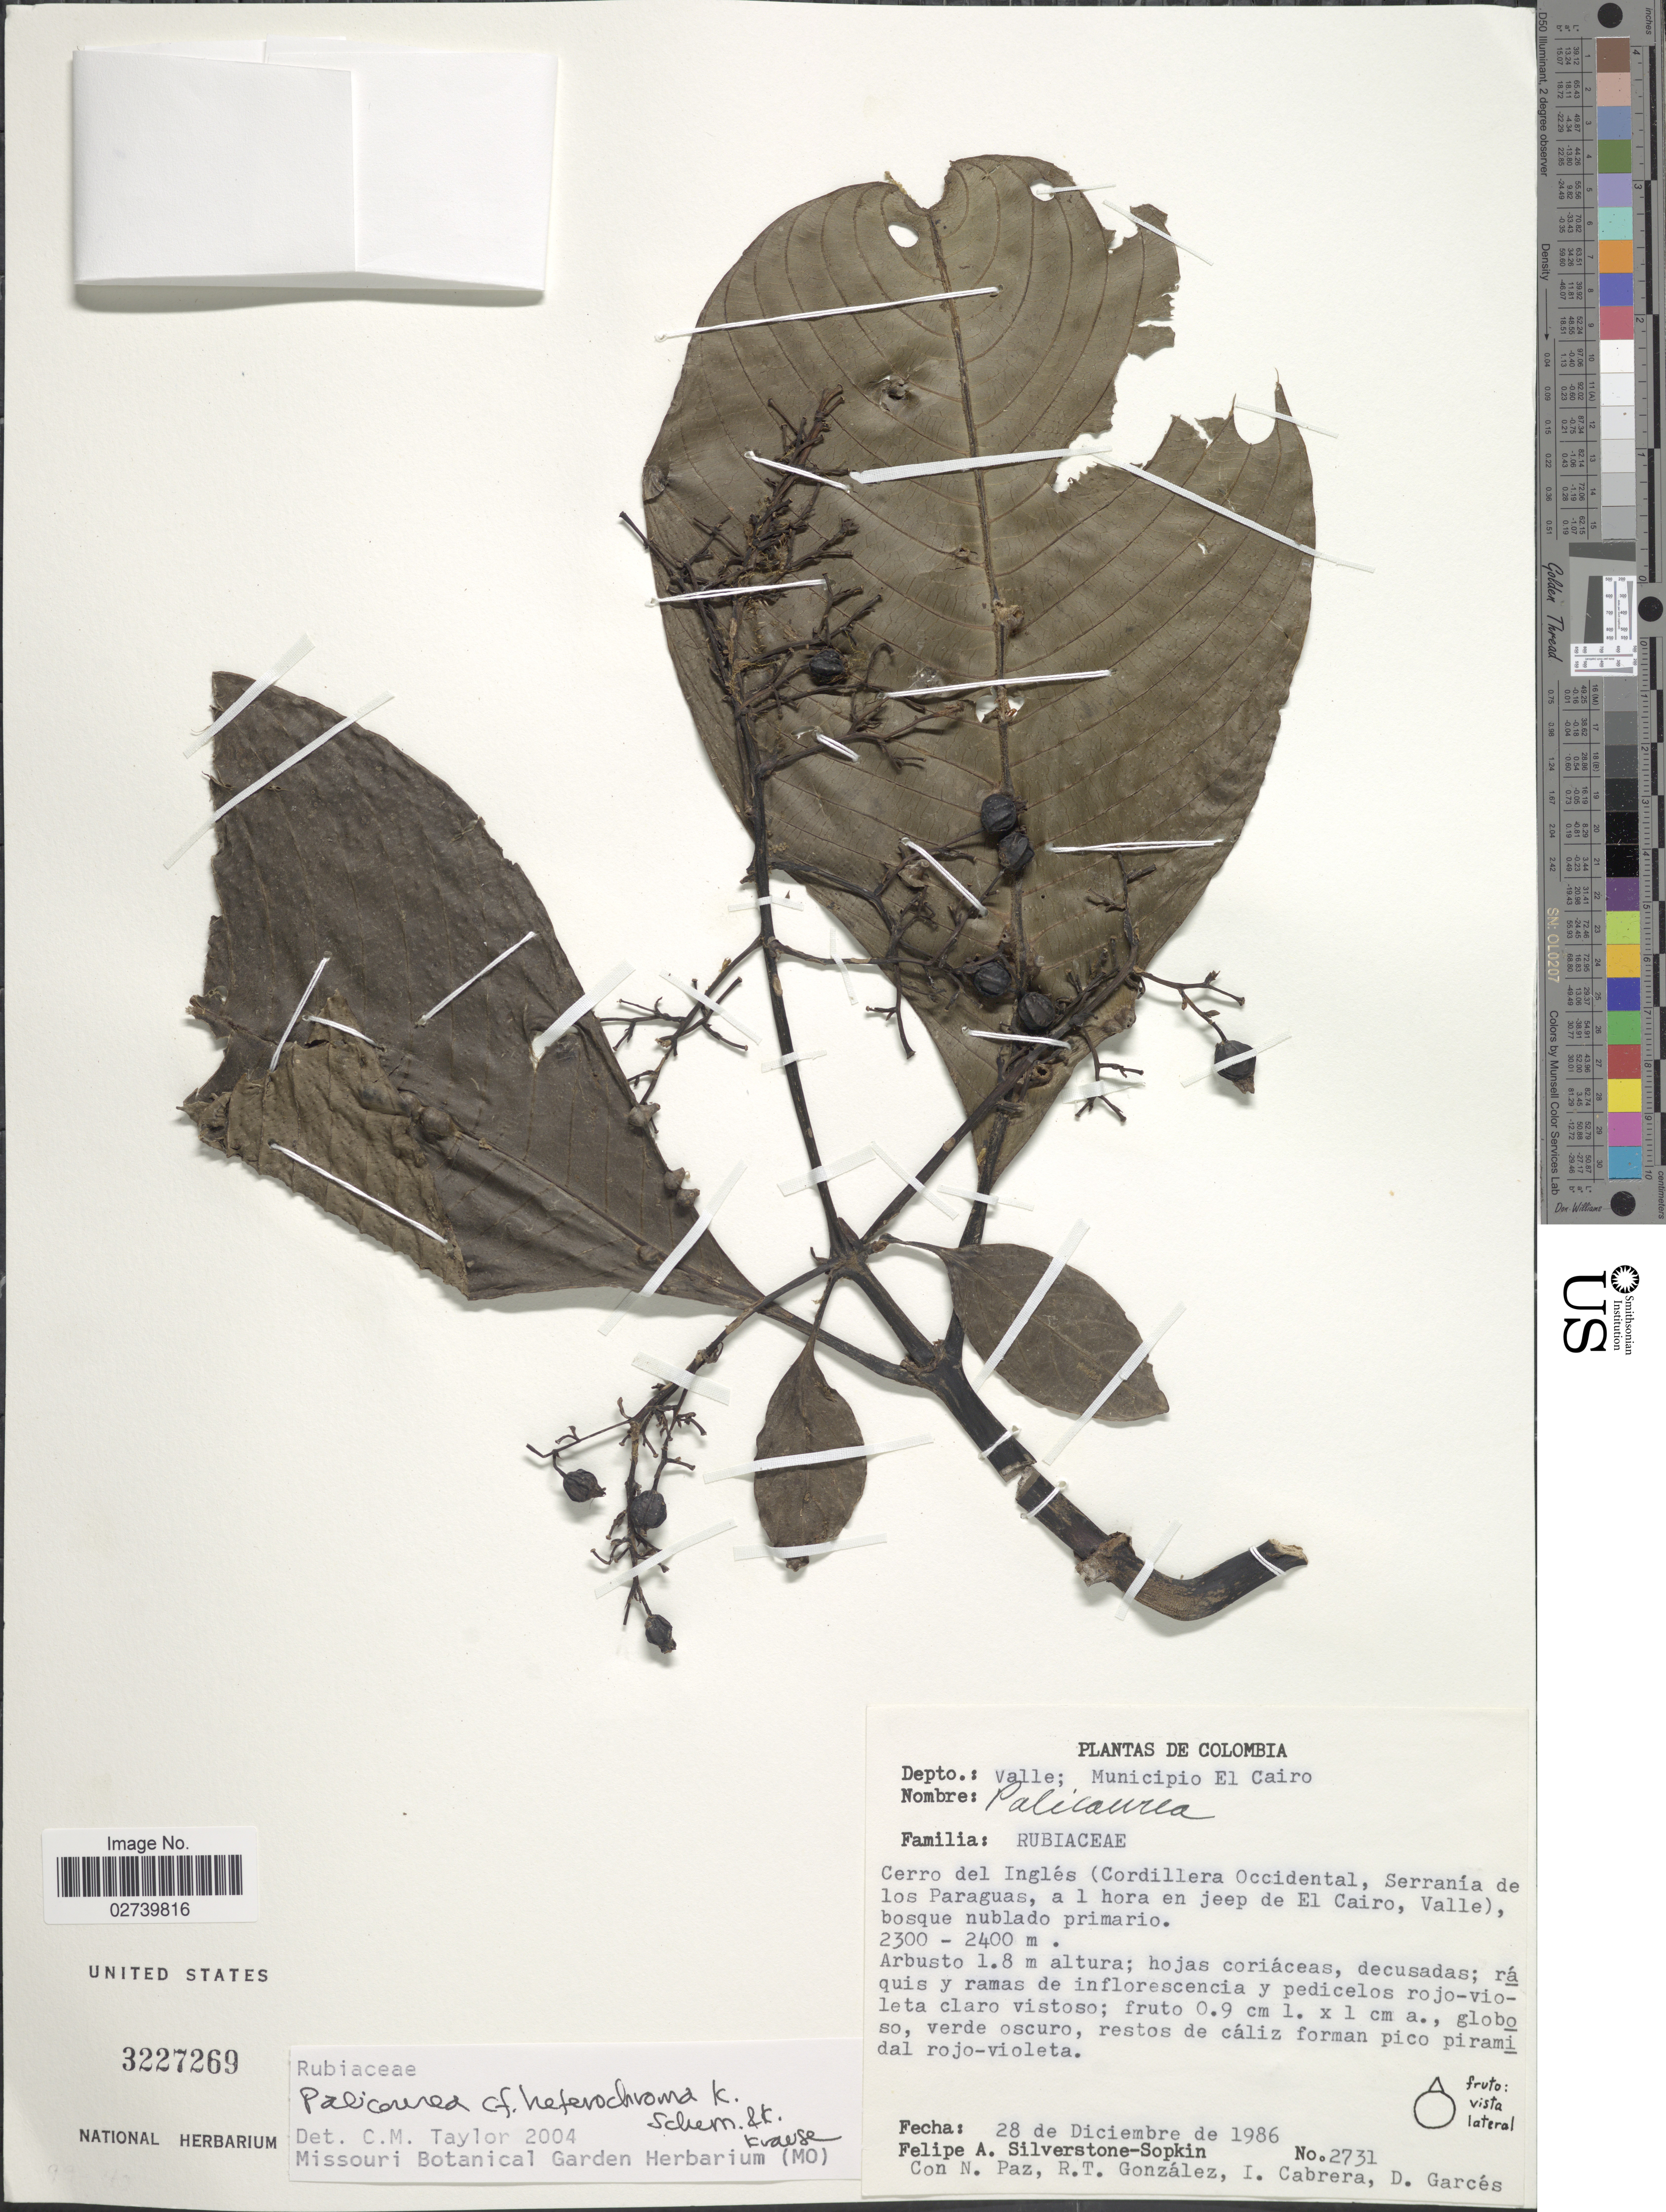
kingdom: Plantae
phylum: Tracheophyta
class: Magnoliopsida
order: Gentianales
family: Rubiaceae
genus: Palicourea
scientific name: Palicourea heterochroma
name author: K. Schum. & K. Krause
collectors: P. A. Silverstone-Sopkin, N. Paz, R. Gonzalez, I. Cabrera & D. Garces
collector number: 2731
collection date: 1986-12-28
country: Colombia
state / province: Valle del Cauca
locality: Depto.: Valle; Municipio El Cairo. Cerro del Inglés (Cordillera Occidental, Serranía de los Paraguas, a 1 hora en jeep de El Cairo, Valle)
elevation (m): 2300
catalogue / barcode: US 3227269